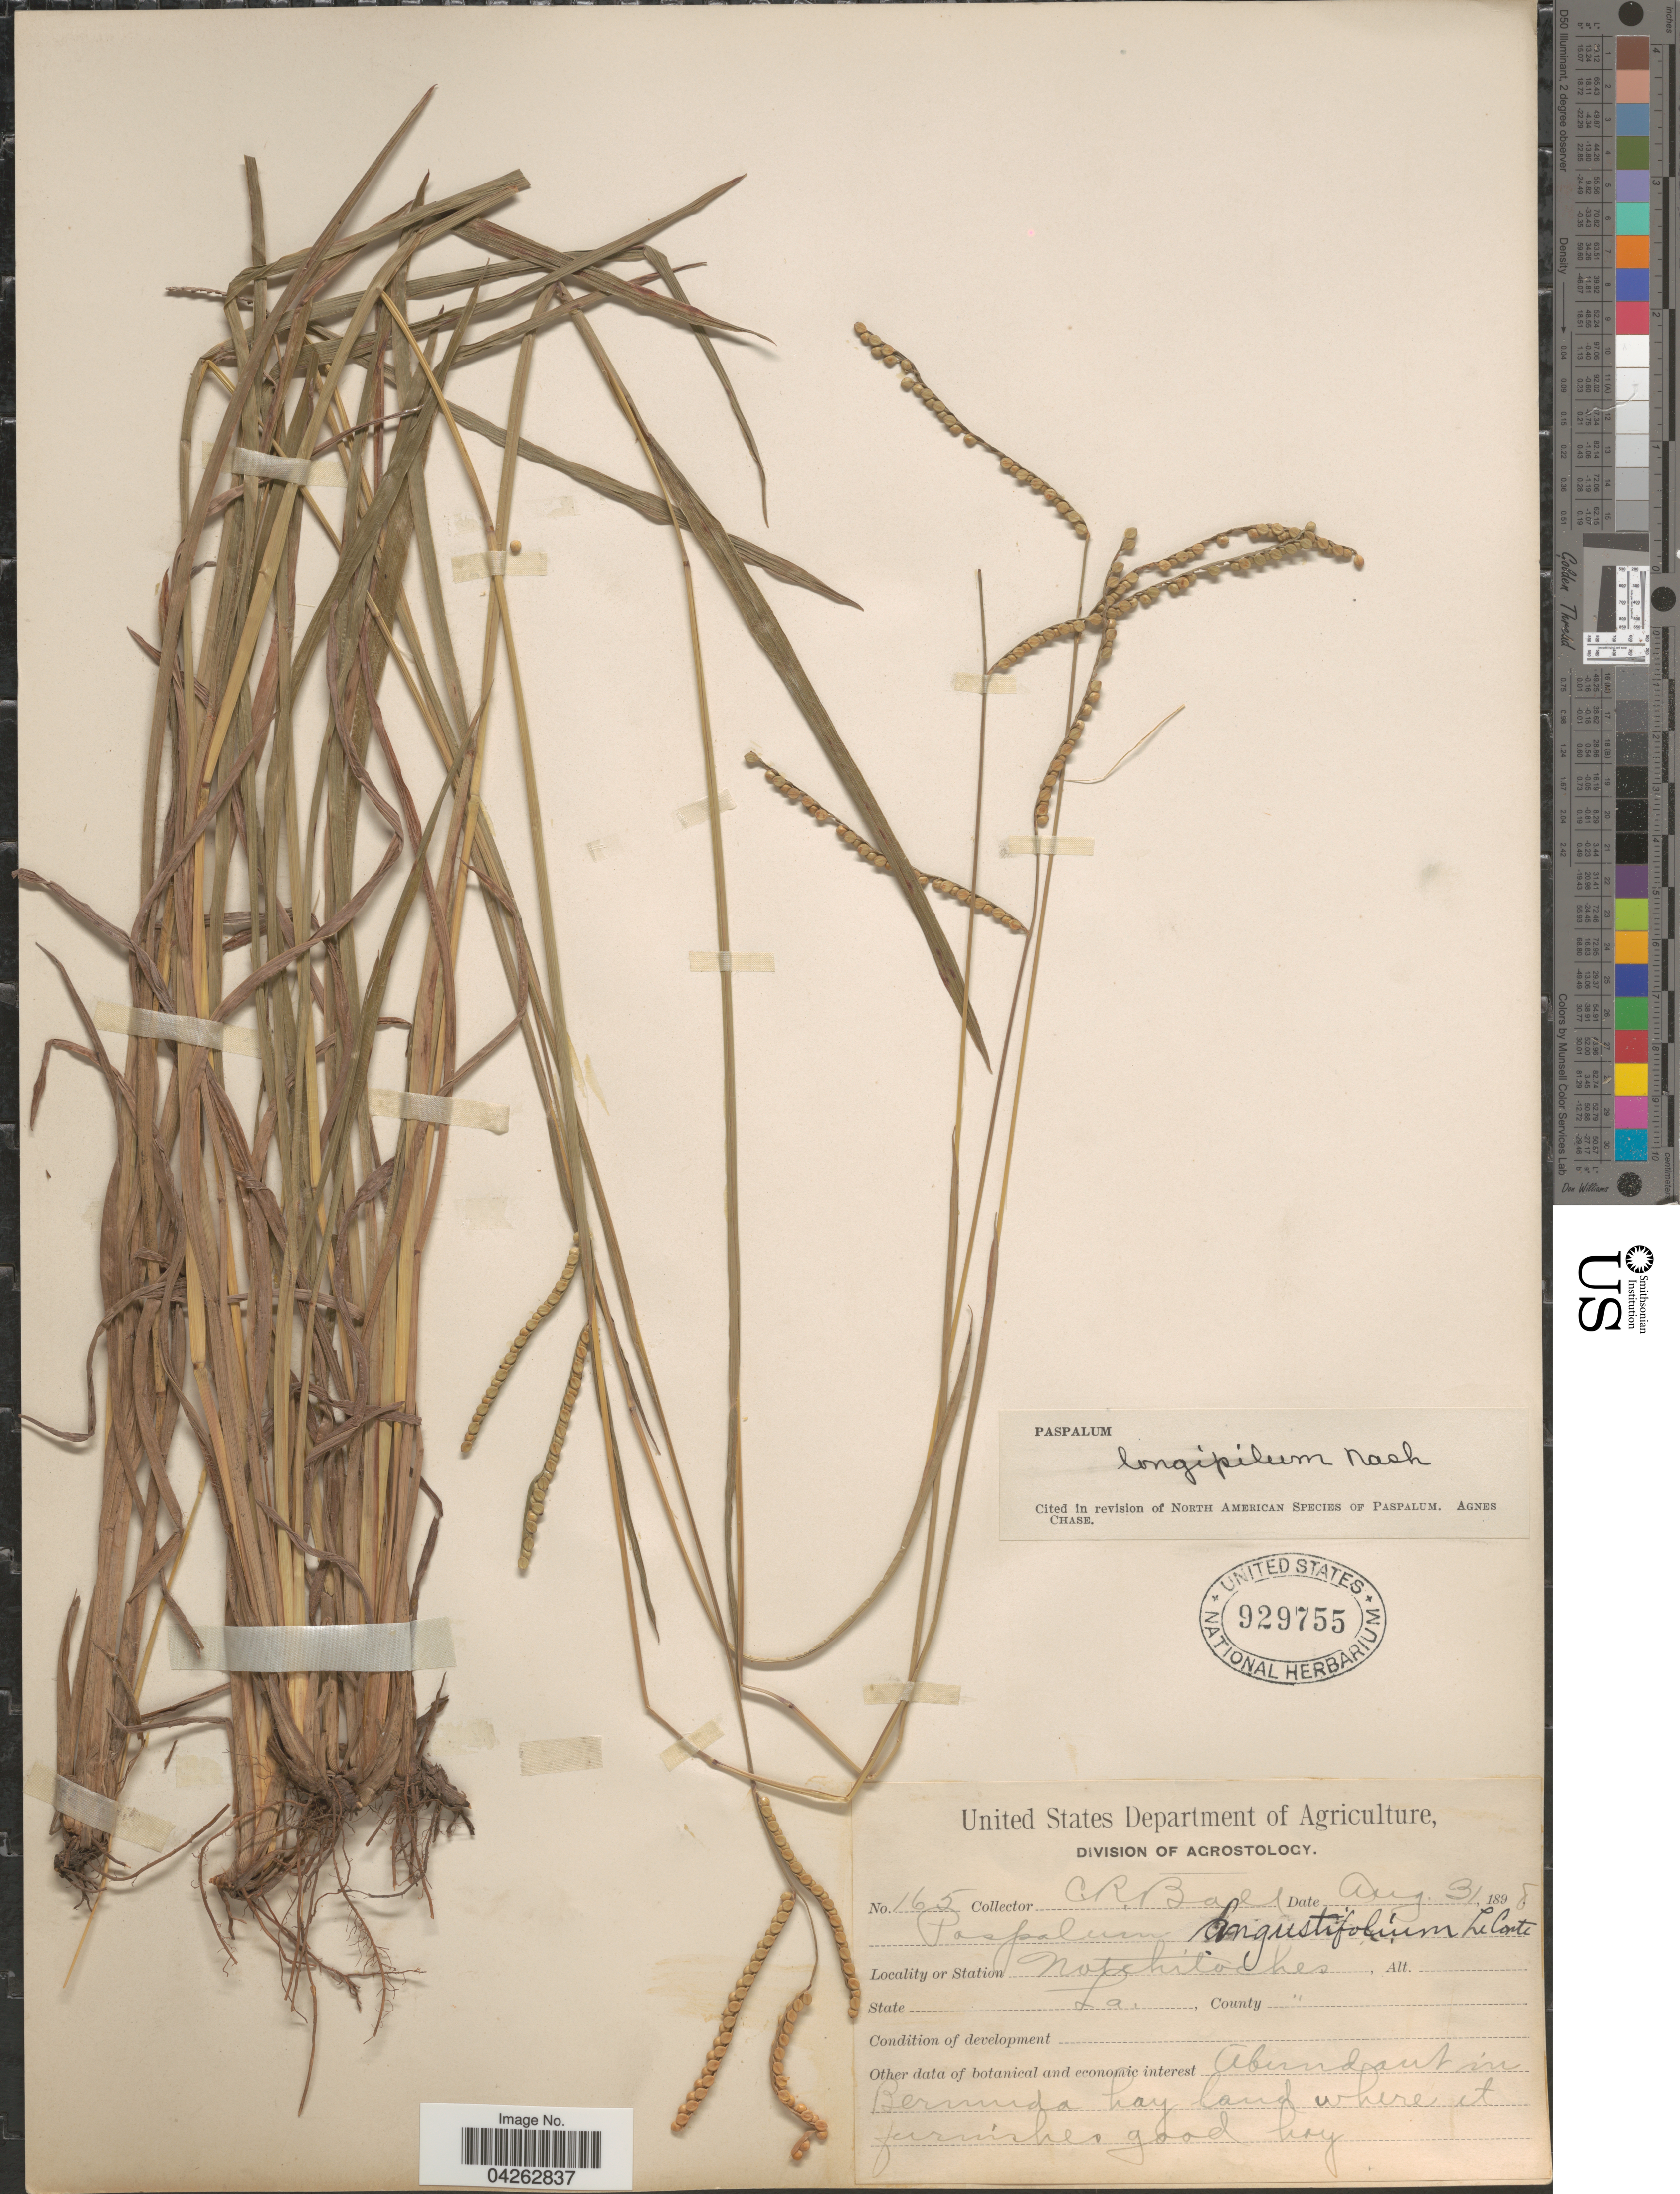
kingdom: Plantae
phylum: Tracheophyta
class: Liliopsida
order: Poales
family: Poaceae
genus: Paspalum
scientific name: Paspalum longipilum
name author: Nash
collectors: C. R. Ball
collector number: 165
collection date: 1898-08-31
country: United States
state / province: Louisiana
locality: Natchitoches. In Bermuda hay land where it furnishes good hay.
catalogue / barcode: US 929755